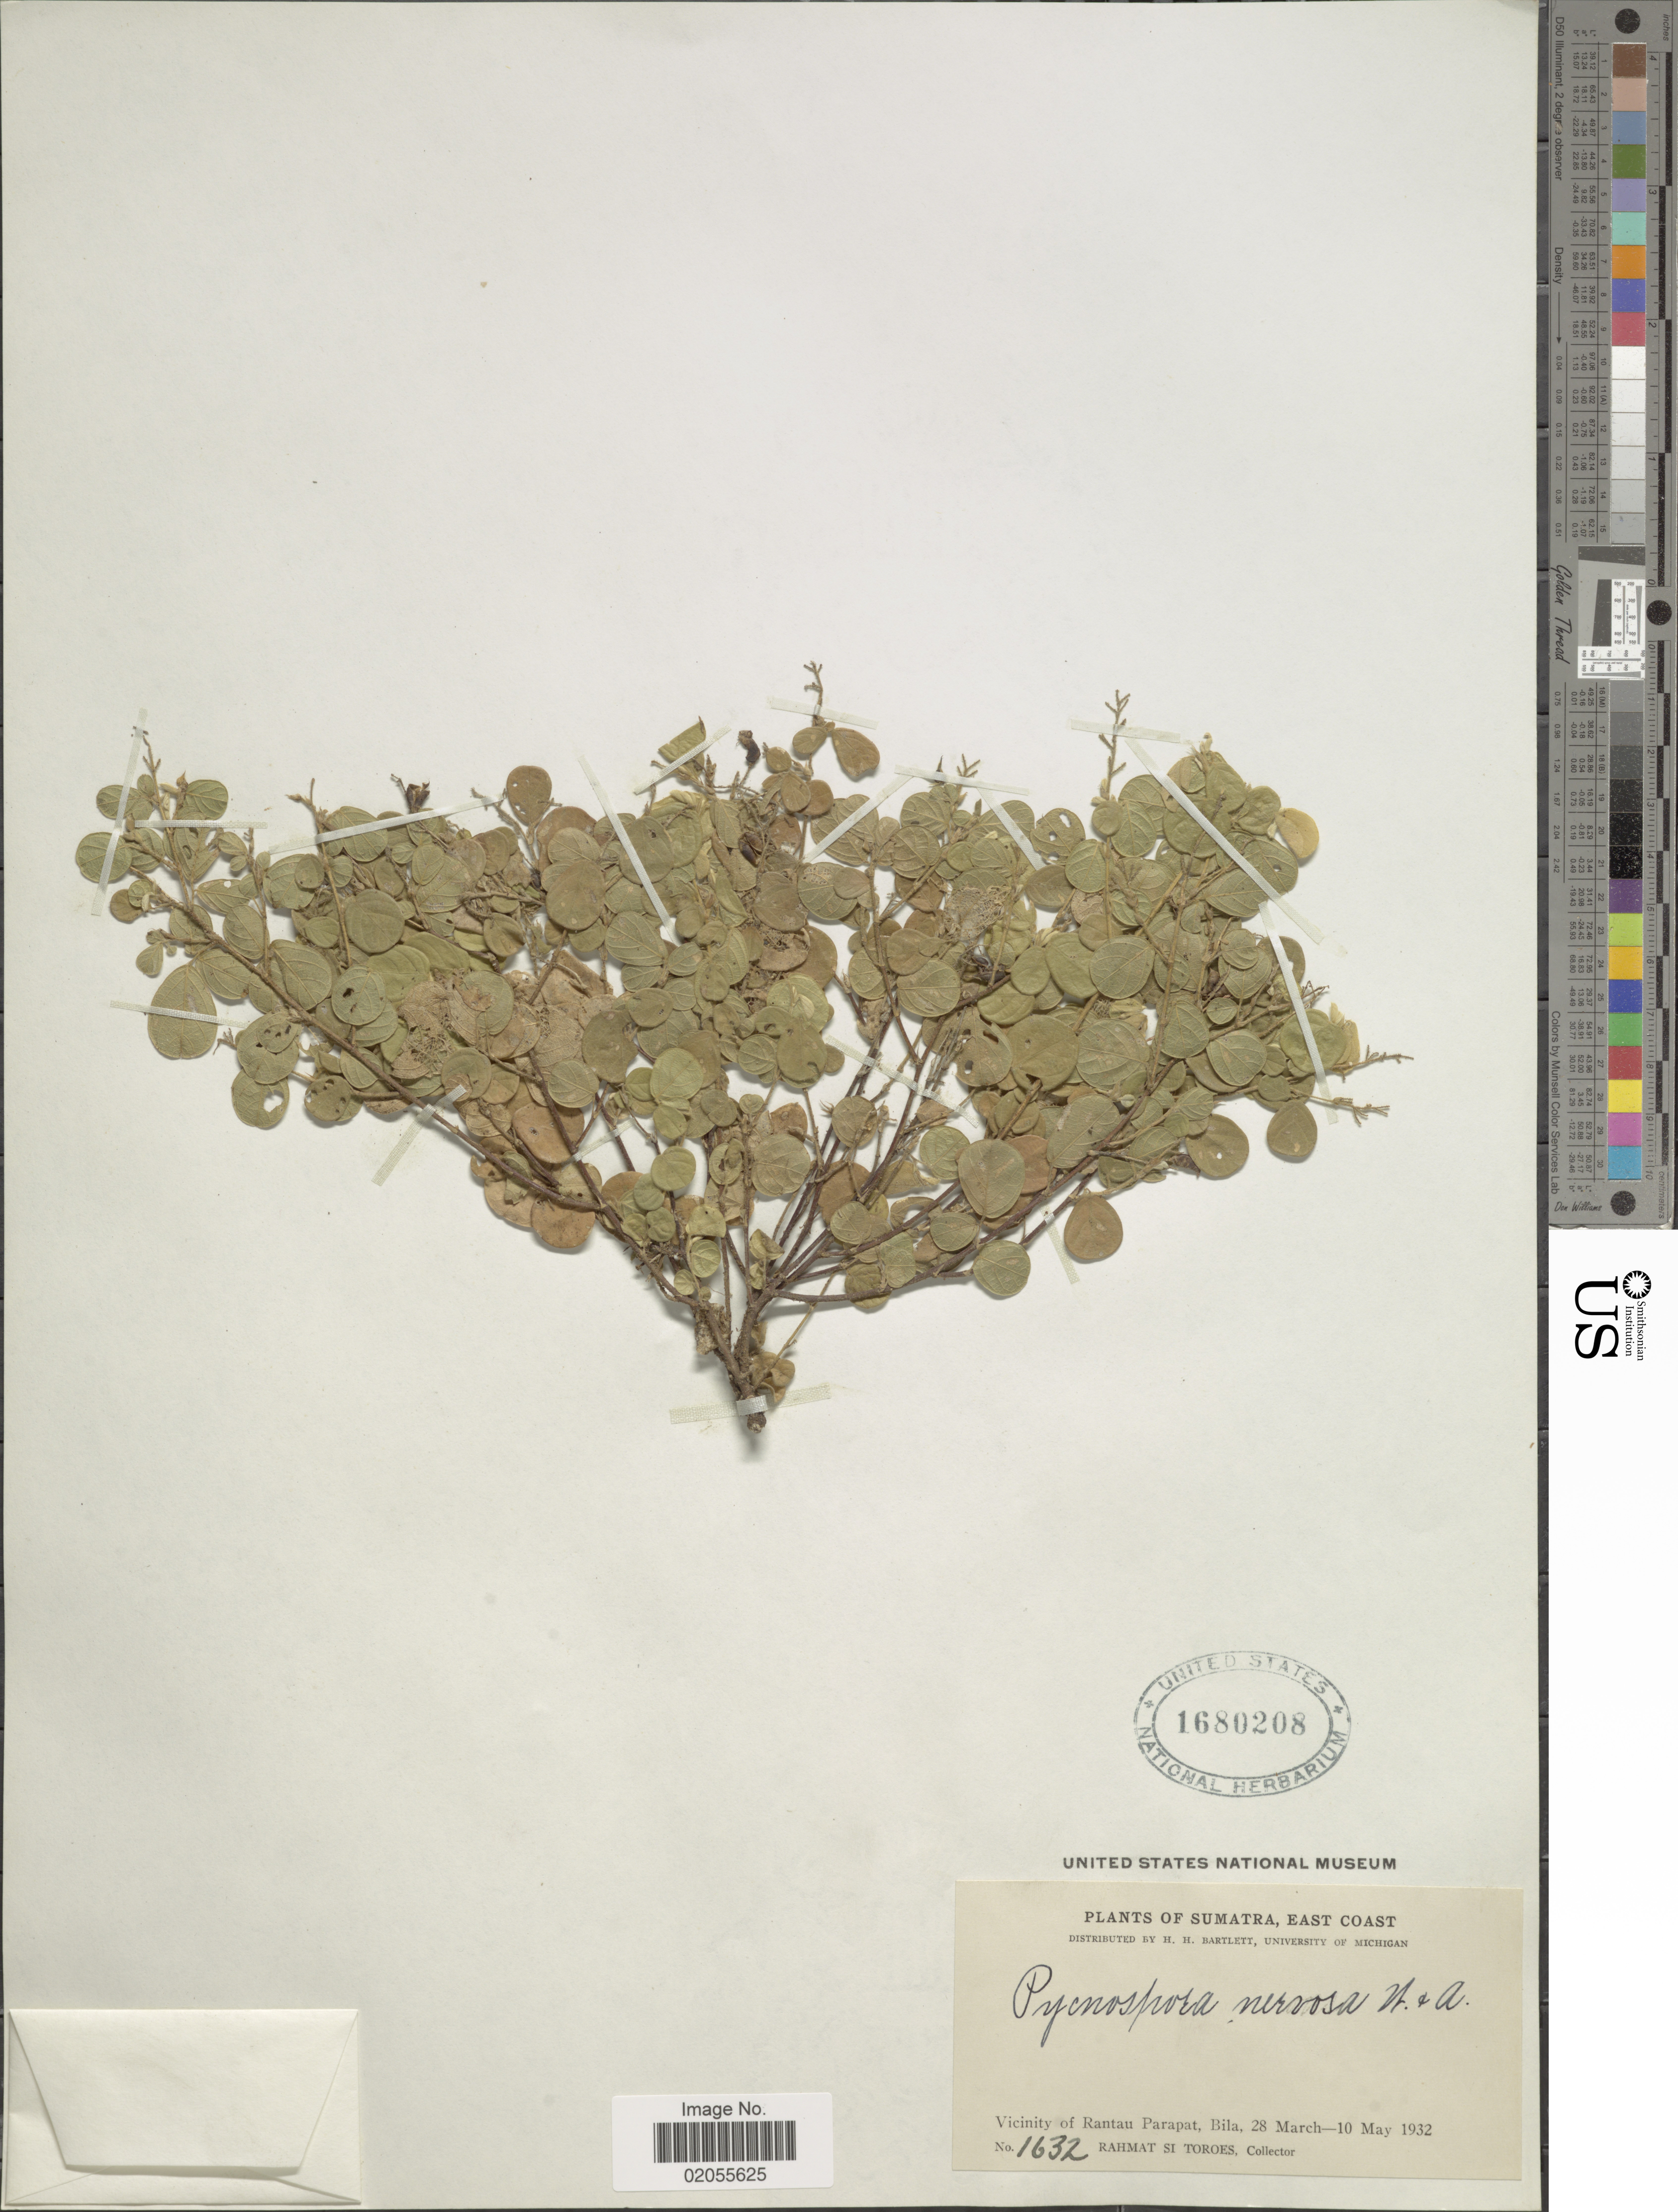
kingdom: Plantae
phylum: Tracheophyta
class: Magnoliopsida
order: Fabales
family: Fabaceae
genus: Pycnospora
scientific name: Pycnospora lutescens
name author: (Poir.) Schindl.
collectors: Rahmat Si Boeea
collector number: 1632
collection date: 1932-03-28/1932-05-10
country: Indonesia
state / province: Sumatra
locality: East Coast, Vicinity of Rantau Parapat, Bila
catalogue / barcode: US 1680208